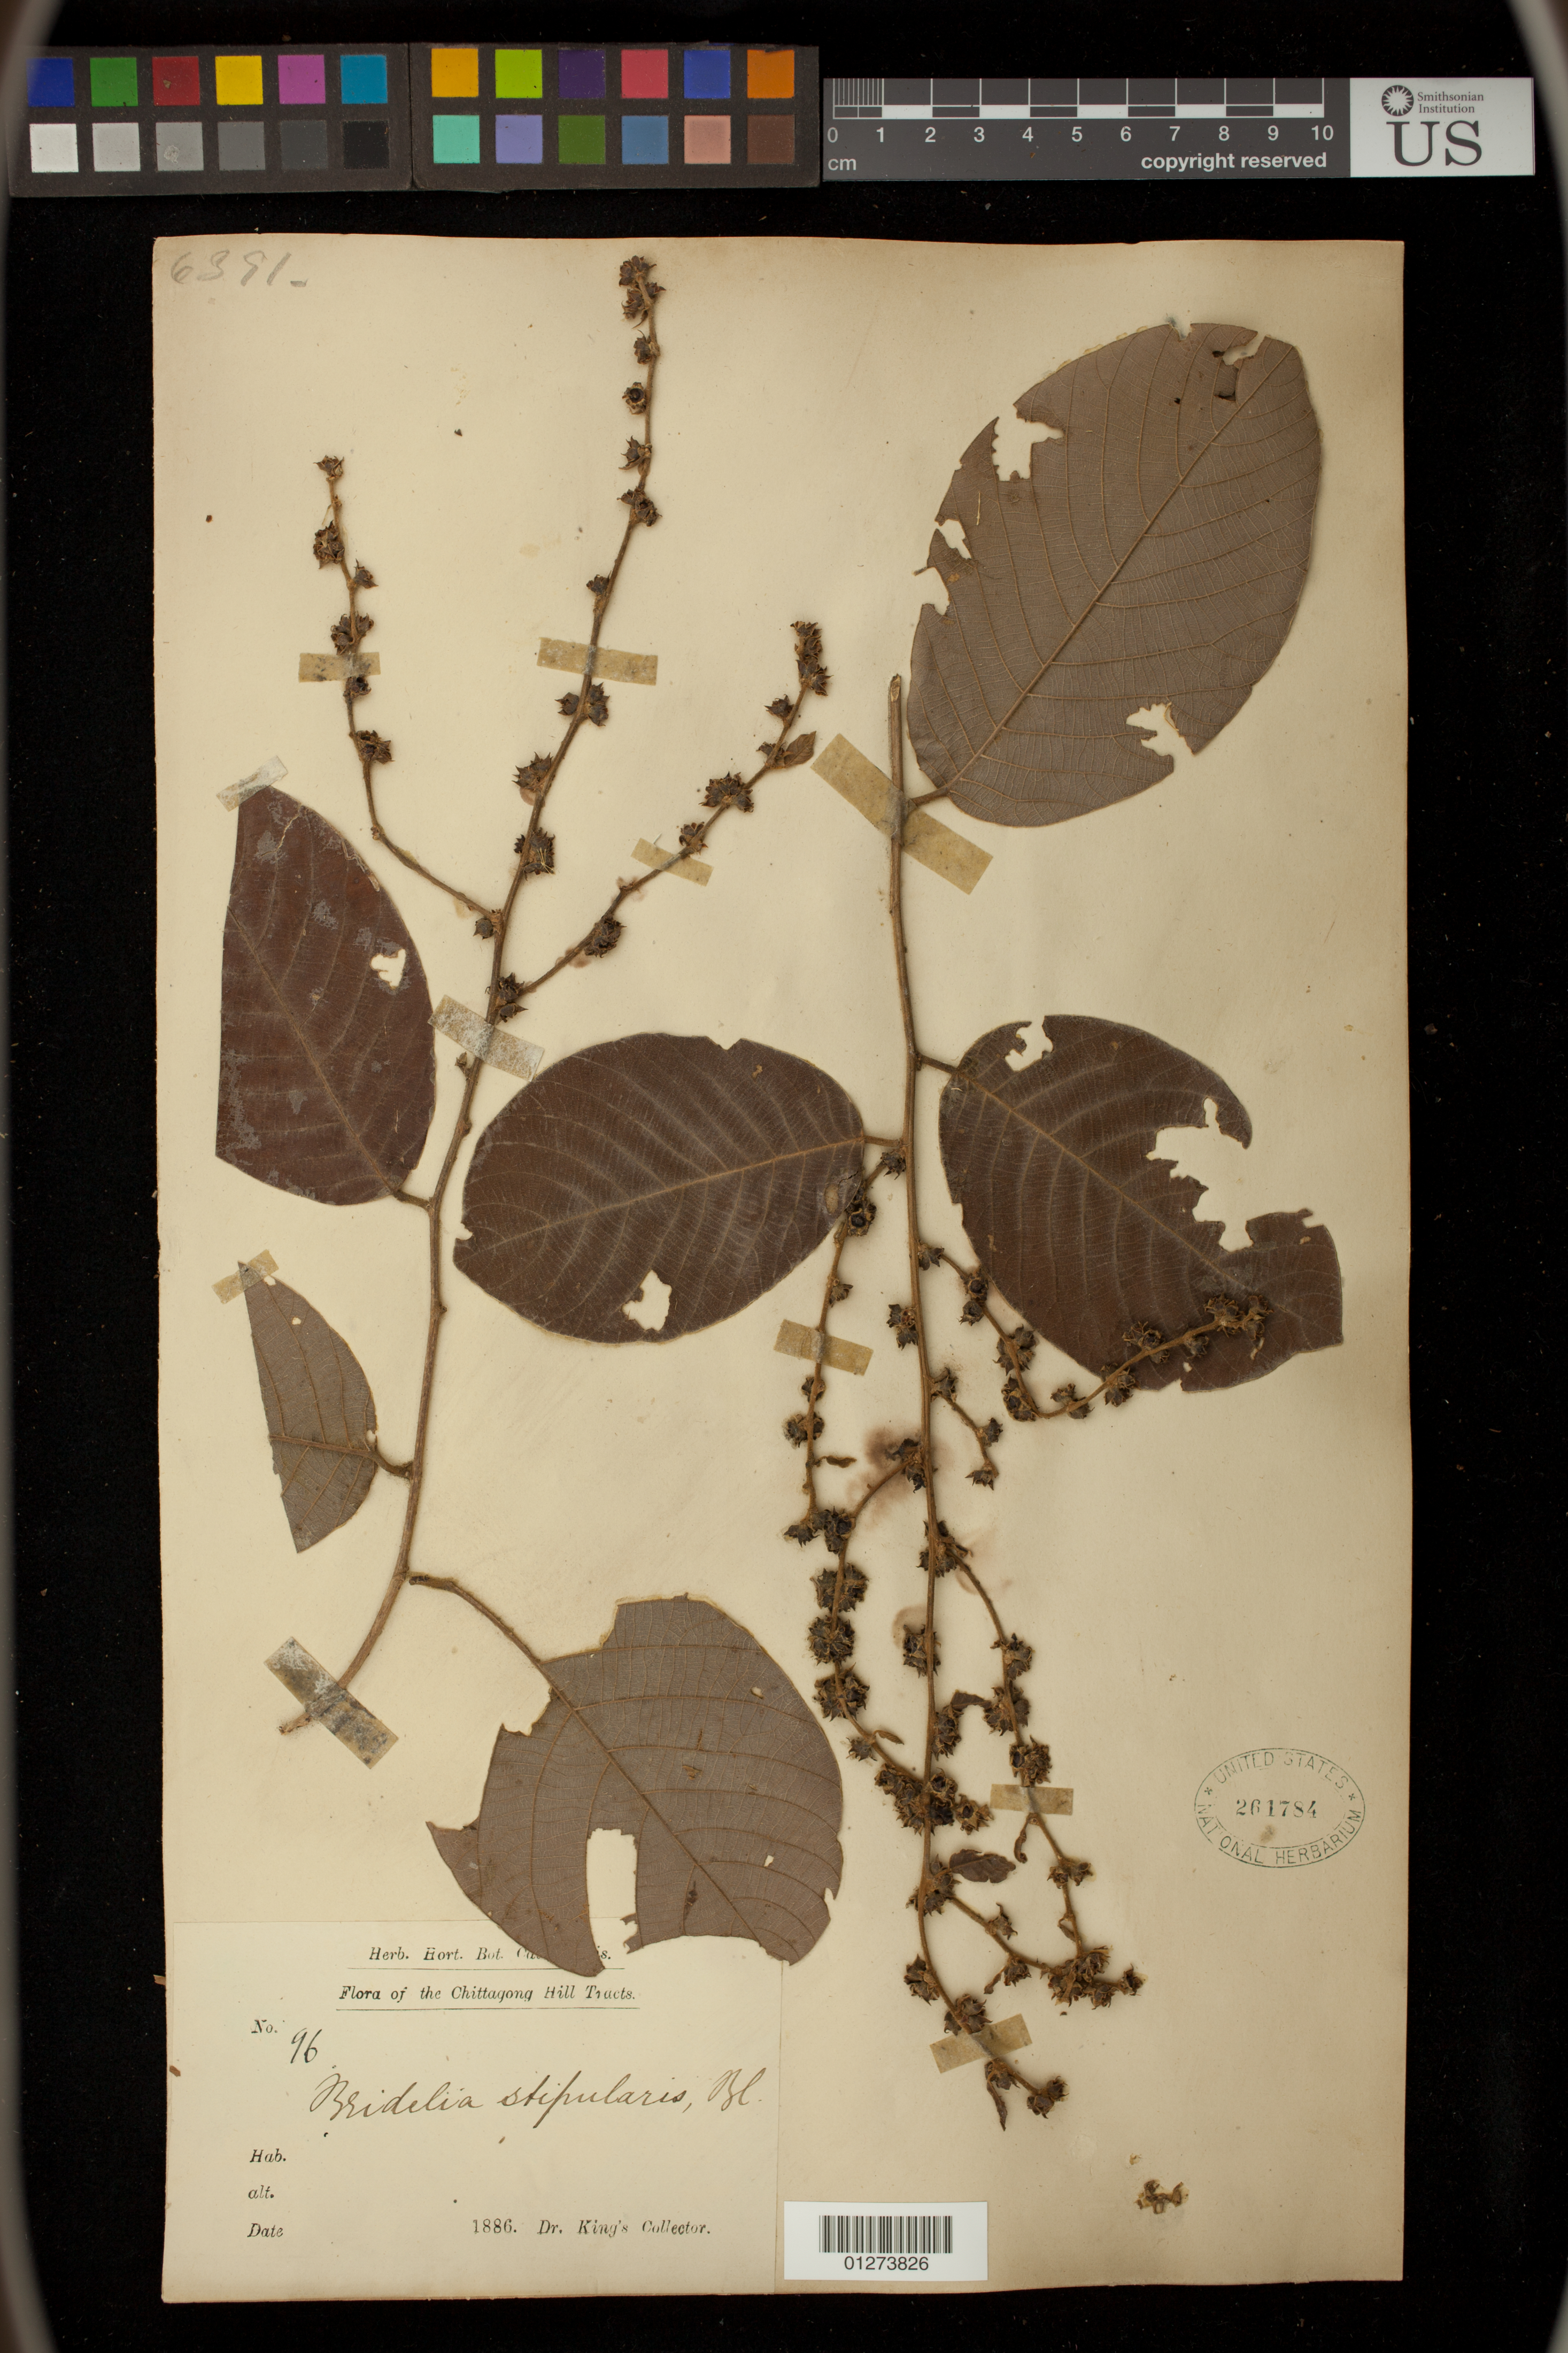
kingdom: Plantae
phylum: Tracheophyta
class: Magnoliopsida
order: Malpighiales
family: Phyllanthaceae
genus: Bridelia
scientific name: Bridelia stipularis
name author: (L.) Blume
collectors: Dr. King's collector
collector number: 96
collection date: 1886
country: Bangladesh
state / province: Barisal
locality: Chittagong Hill Tracts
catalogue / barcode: US 261784